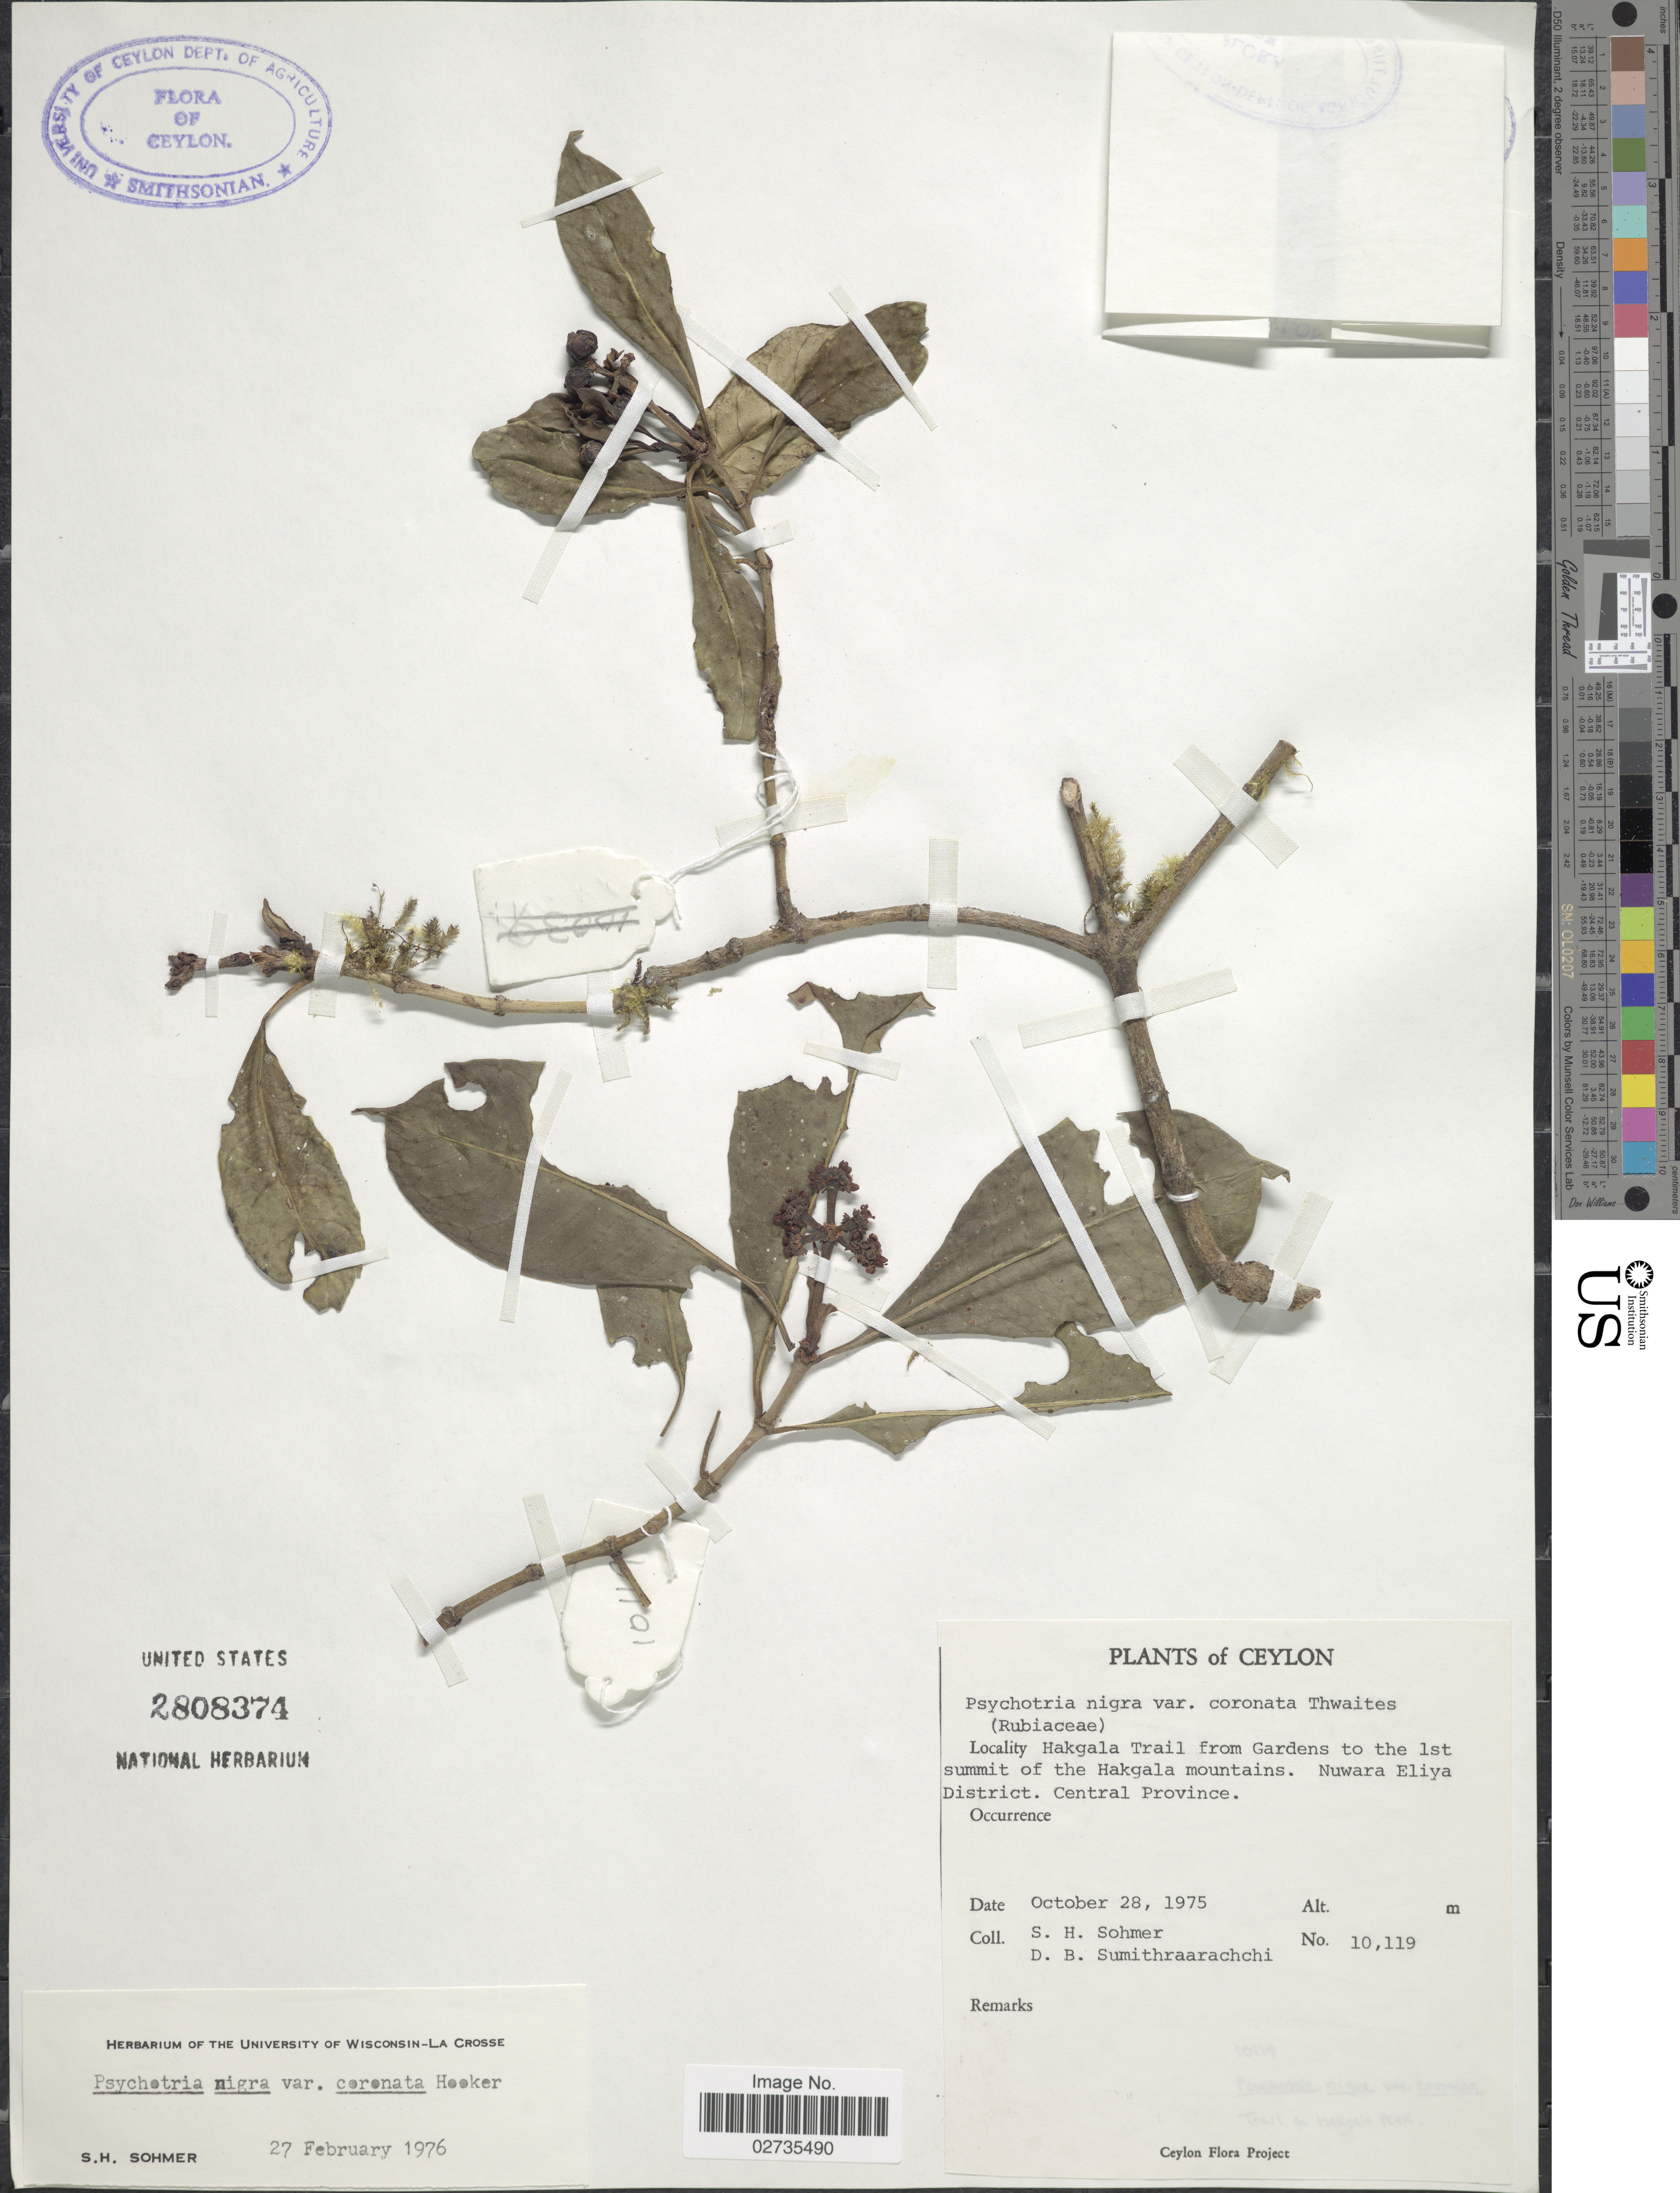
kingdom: Plantae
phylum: Tracheophyta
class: Magnoliopsida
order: Gentianales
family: Rubiaceae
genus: Psychotria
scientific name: Psychotria thwaitesii var. coronata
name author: Hook. f.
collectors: S. H. Sohmer & D. B. Sumithraarachchi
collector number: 10119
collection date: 1975-10-28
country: Sri Lanka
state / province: Central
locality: Ceylon. Hakgala Trail from Gardens to the 1st summit of the Hakgala mountains. Nuwara Eliya District.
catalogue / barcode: US 2808374